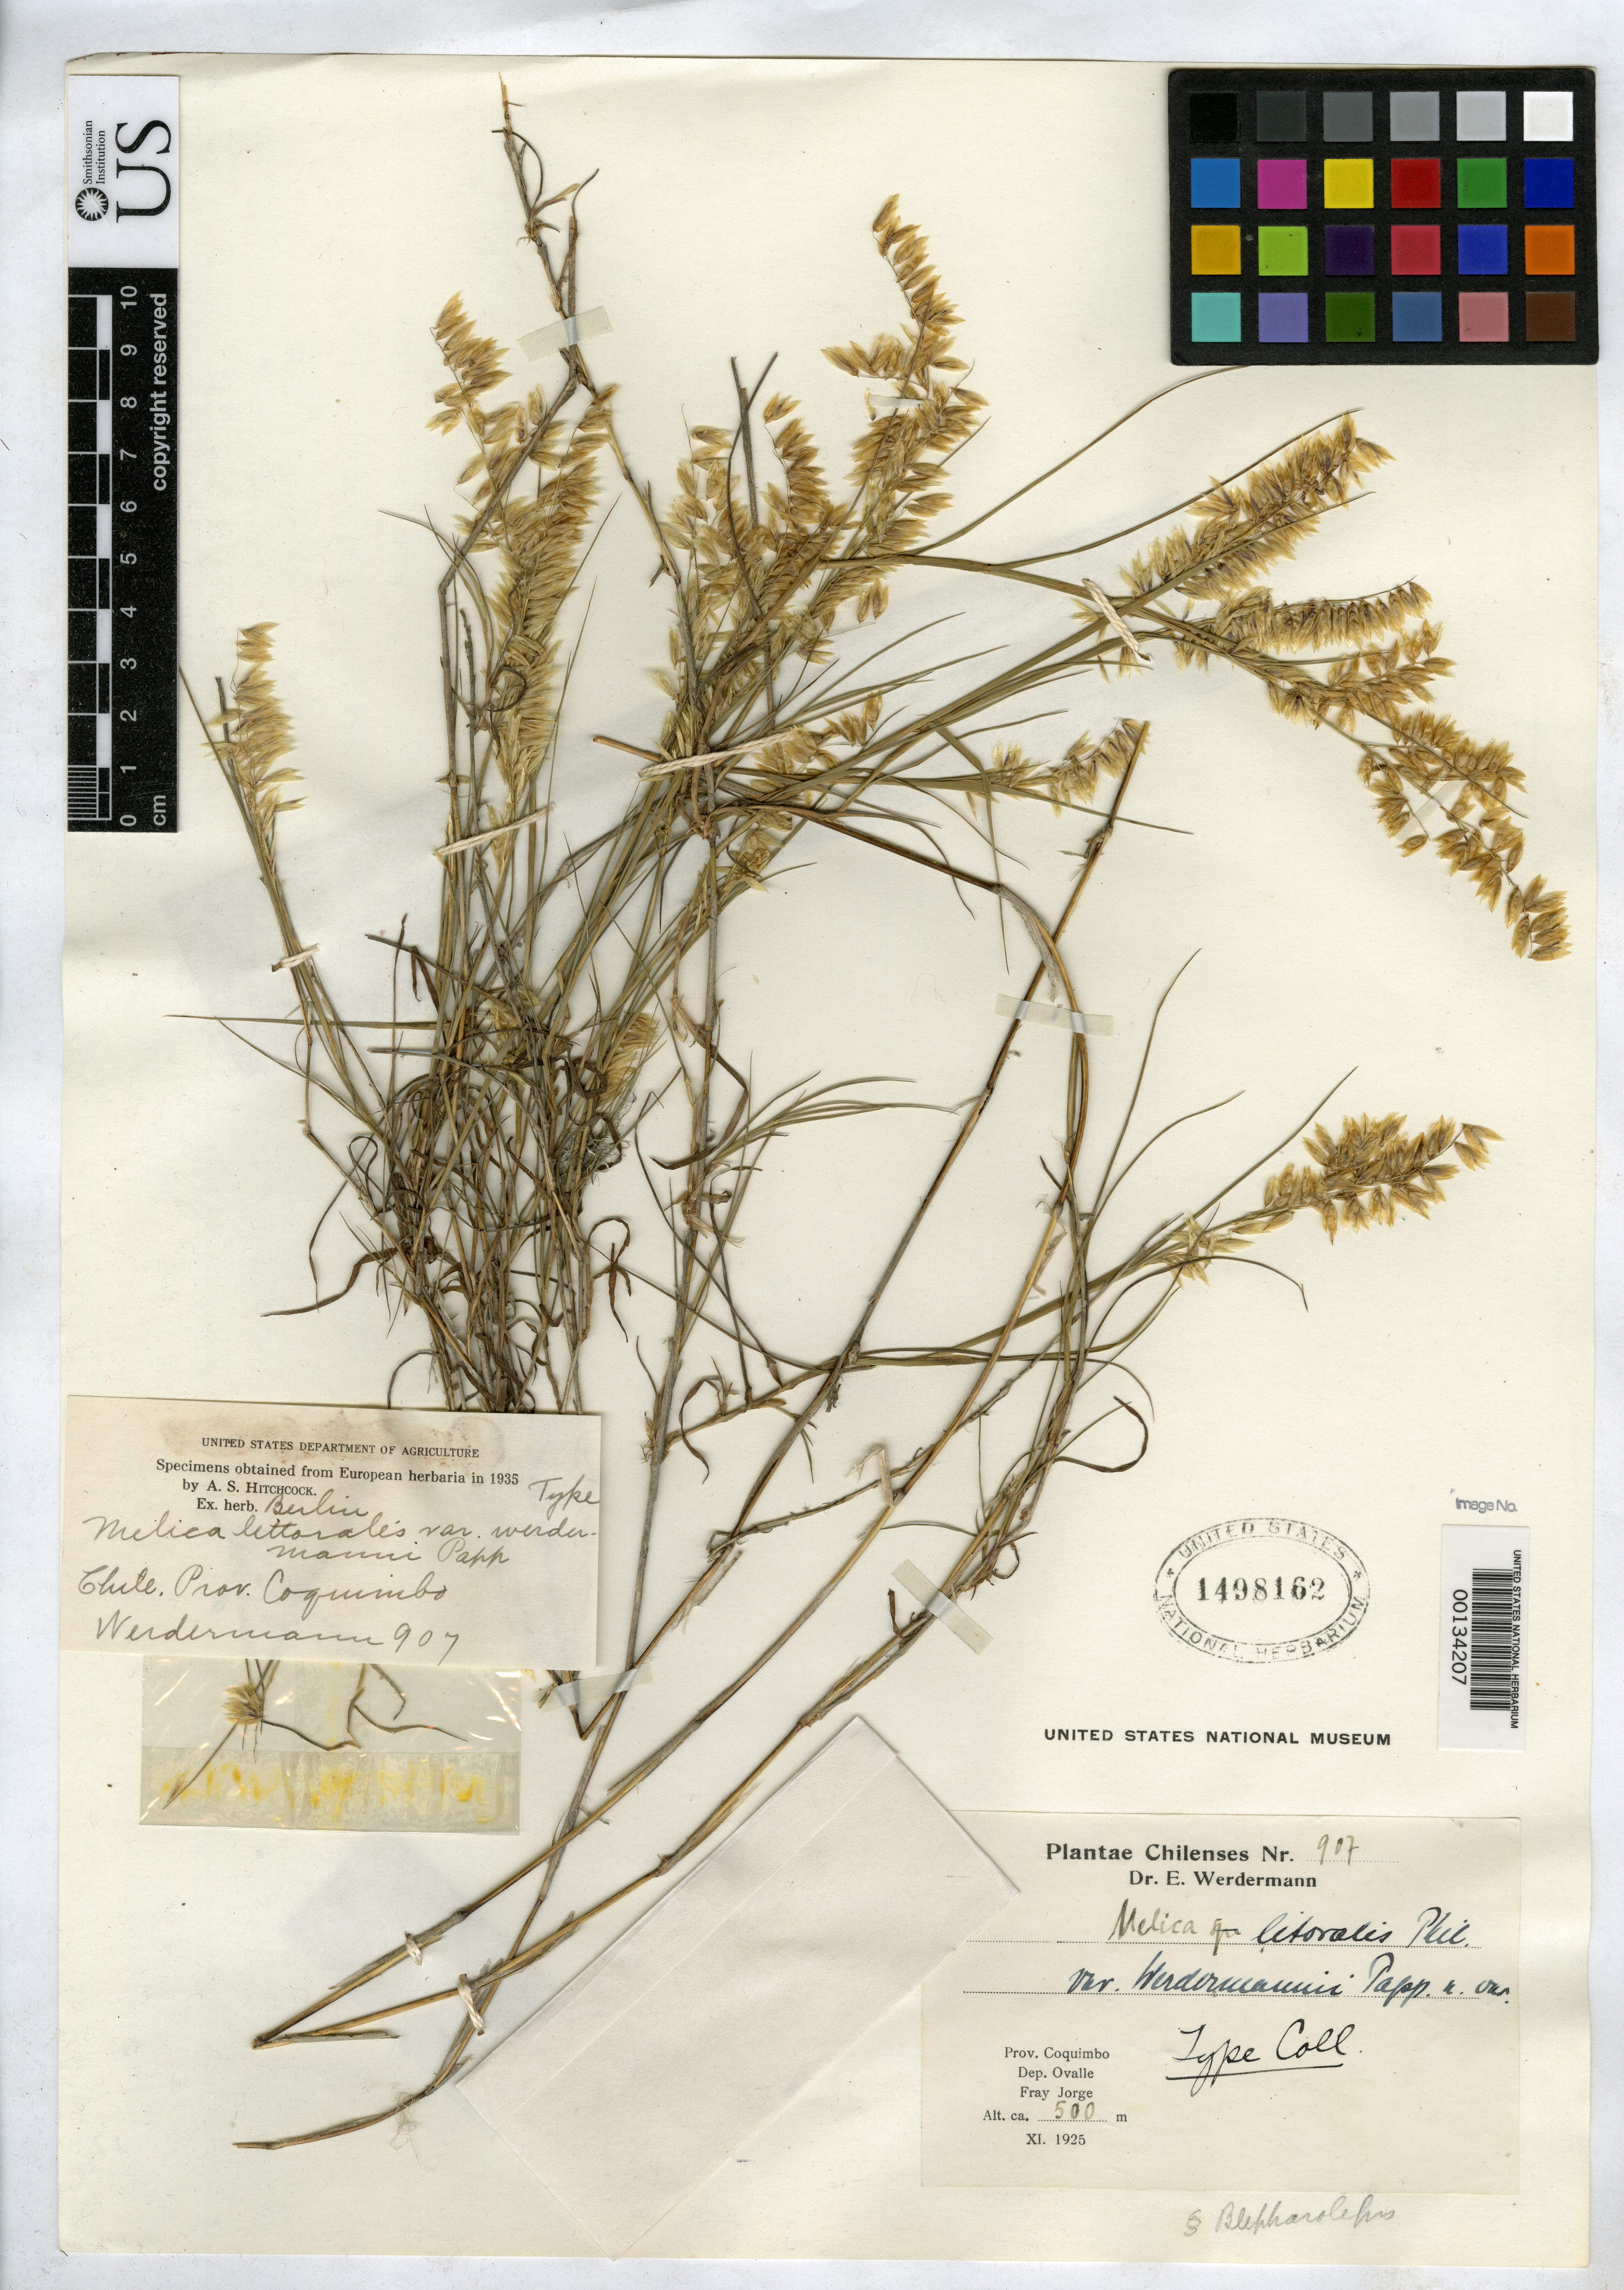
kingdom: Plantae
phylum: Tracheophyta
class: Liliopsida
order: Poales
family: Poaceae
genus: Melica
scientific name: Melica litoralis var. werdermannii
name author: Papp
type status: Isotype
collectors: E. Werdermann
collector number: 907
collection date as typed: Nov 1925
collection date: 1925-11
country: Chile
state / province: Coquimbo (IV)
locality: Fray Jorge, Ovalle.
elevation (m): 500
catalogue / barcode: US 1498162